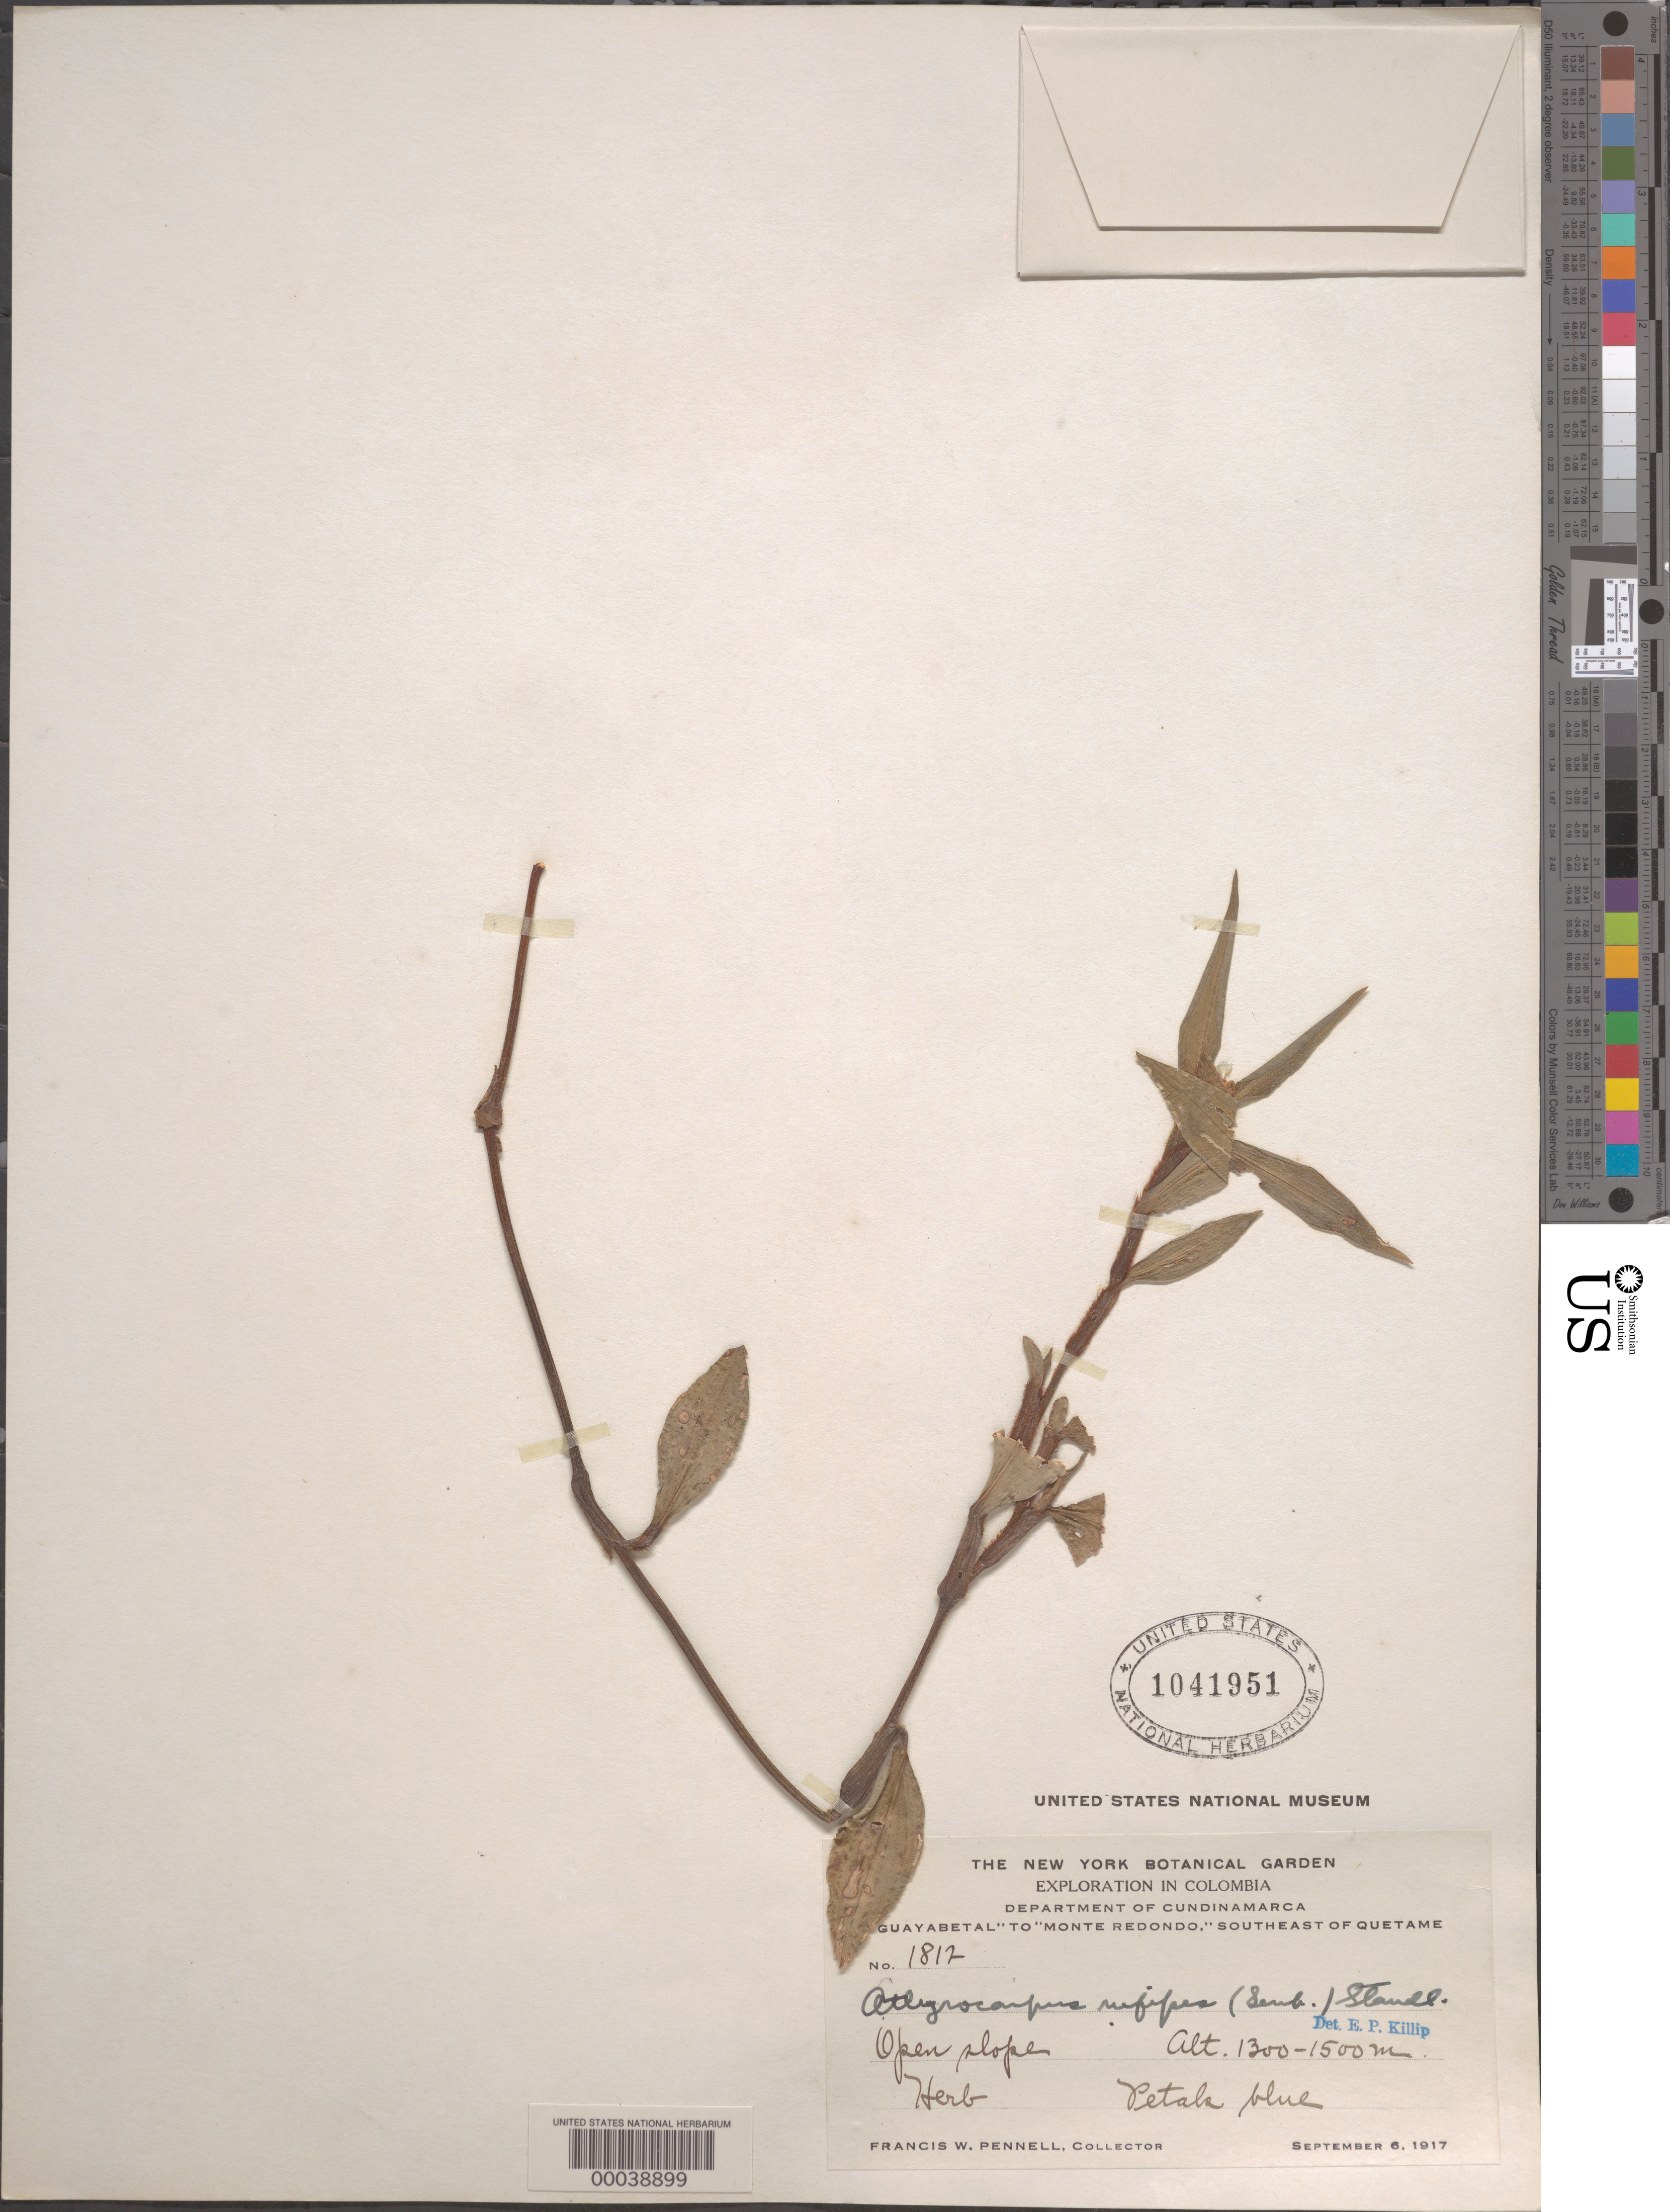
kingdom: Plantae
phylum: Tracheophyta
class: Liliopsida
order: Commelinales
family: Commelinaceae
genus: Commelina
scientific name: Commelina rufipes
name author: Seub.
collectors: F. W. Pennell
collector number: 1812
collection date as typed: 06 Sep 1917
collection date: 1917-09-06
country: Colombia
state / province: Cundinamarca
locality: "Guayabetal" to "Monte Redondo," SE of Quetame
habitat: Open slope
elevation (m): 1300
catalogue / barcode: US 1041951